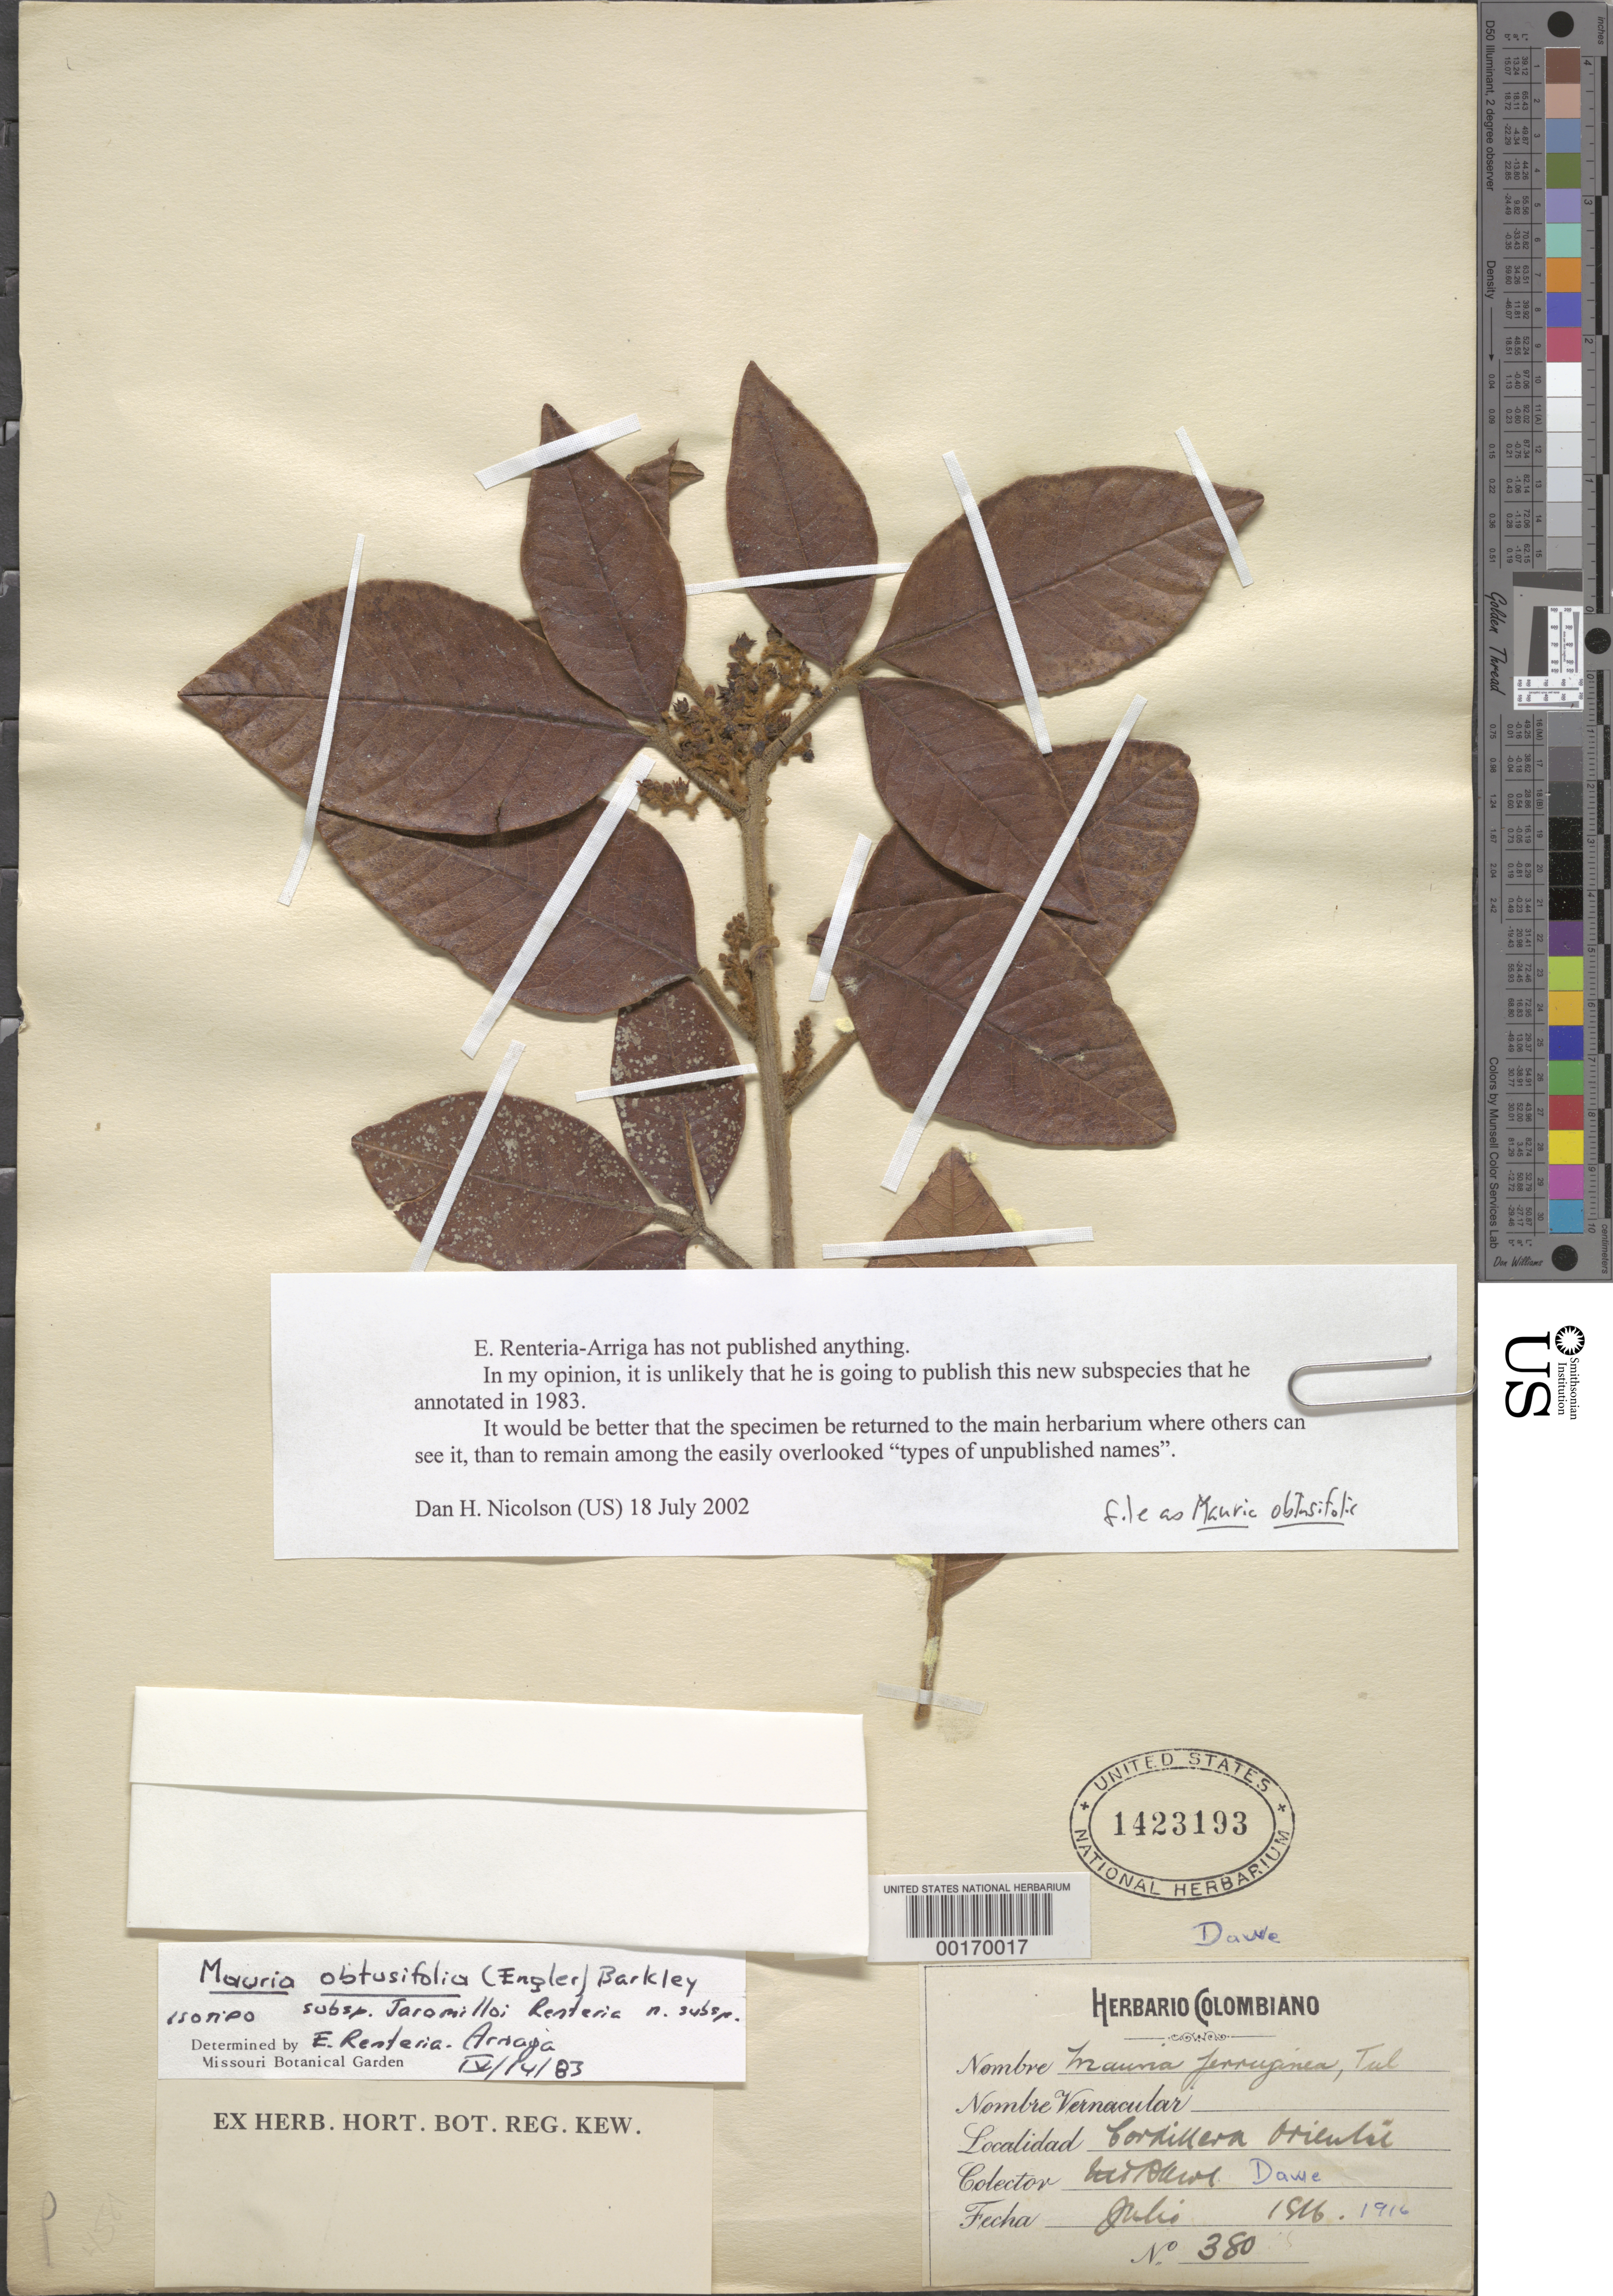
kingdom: Plantae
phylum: Tracheophyta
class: Magnoliopsida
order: Sapindales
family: Anacardiaceae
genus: Mauria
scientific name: Mauria obtusifolia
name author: (Engl.) F.A. Barkley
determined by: Nicolson, Dan H.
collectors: M. T. Dawe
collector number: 380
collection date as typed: Jul 1916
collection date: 1916-07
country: Colombia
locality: Cordillera Oriental.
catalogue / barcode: US 1423193